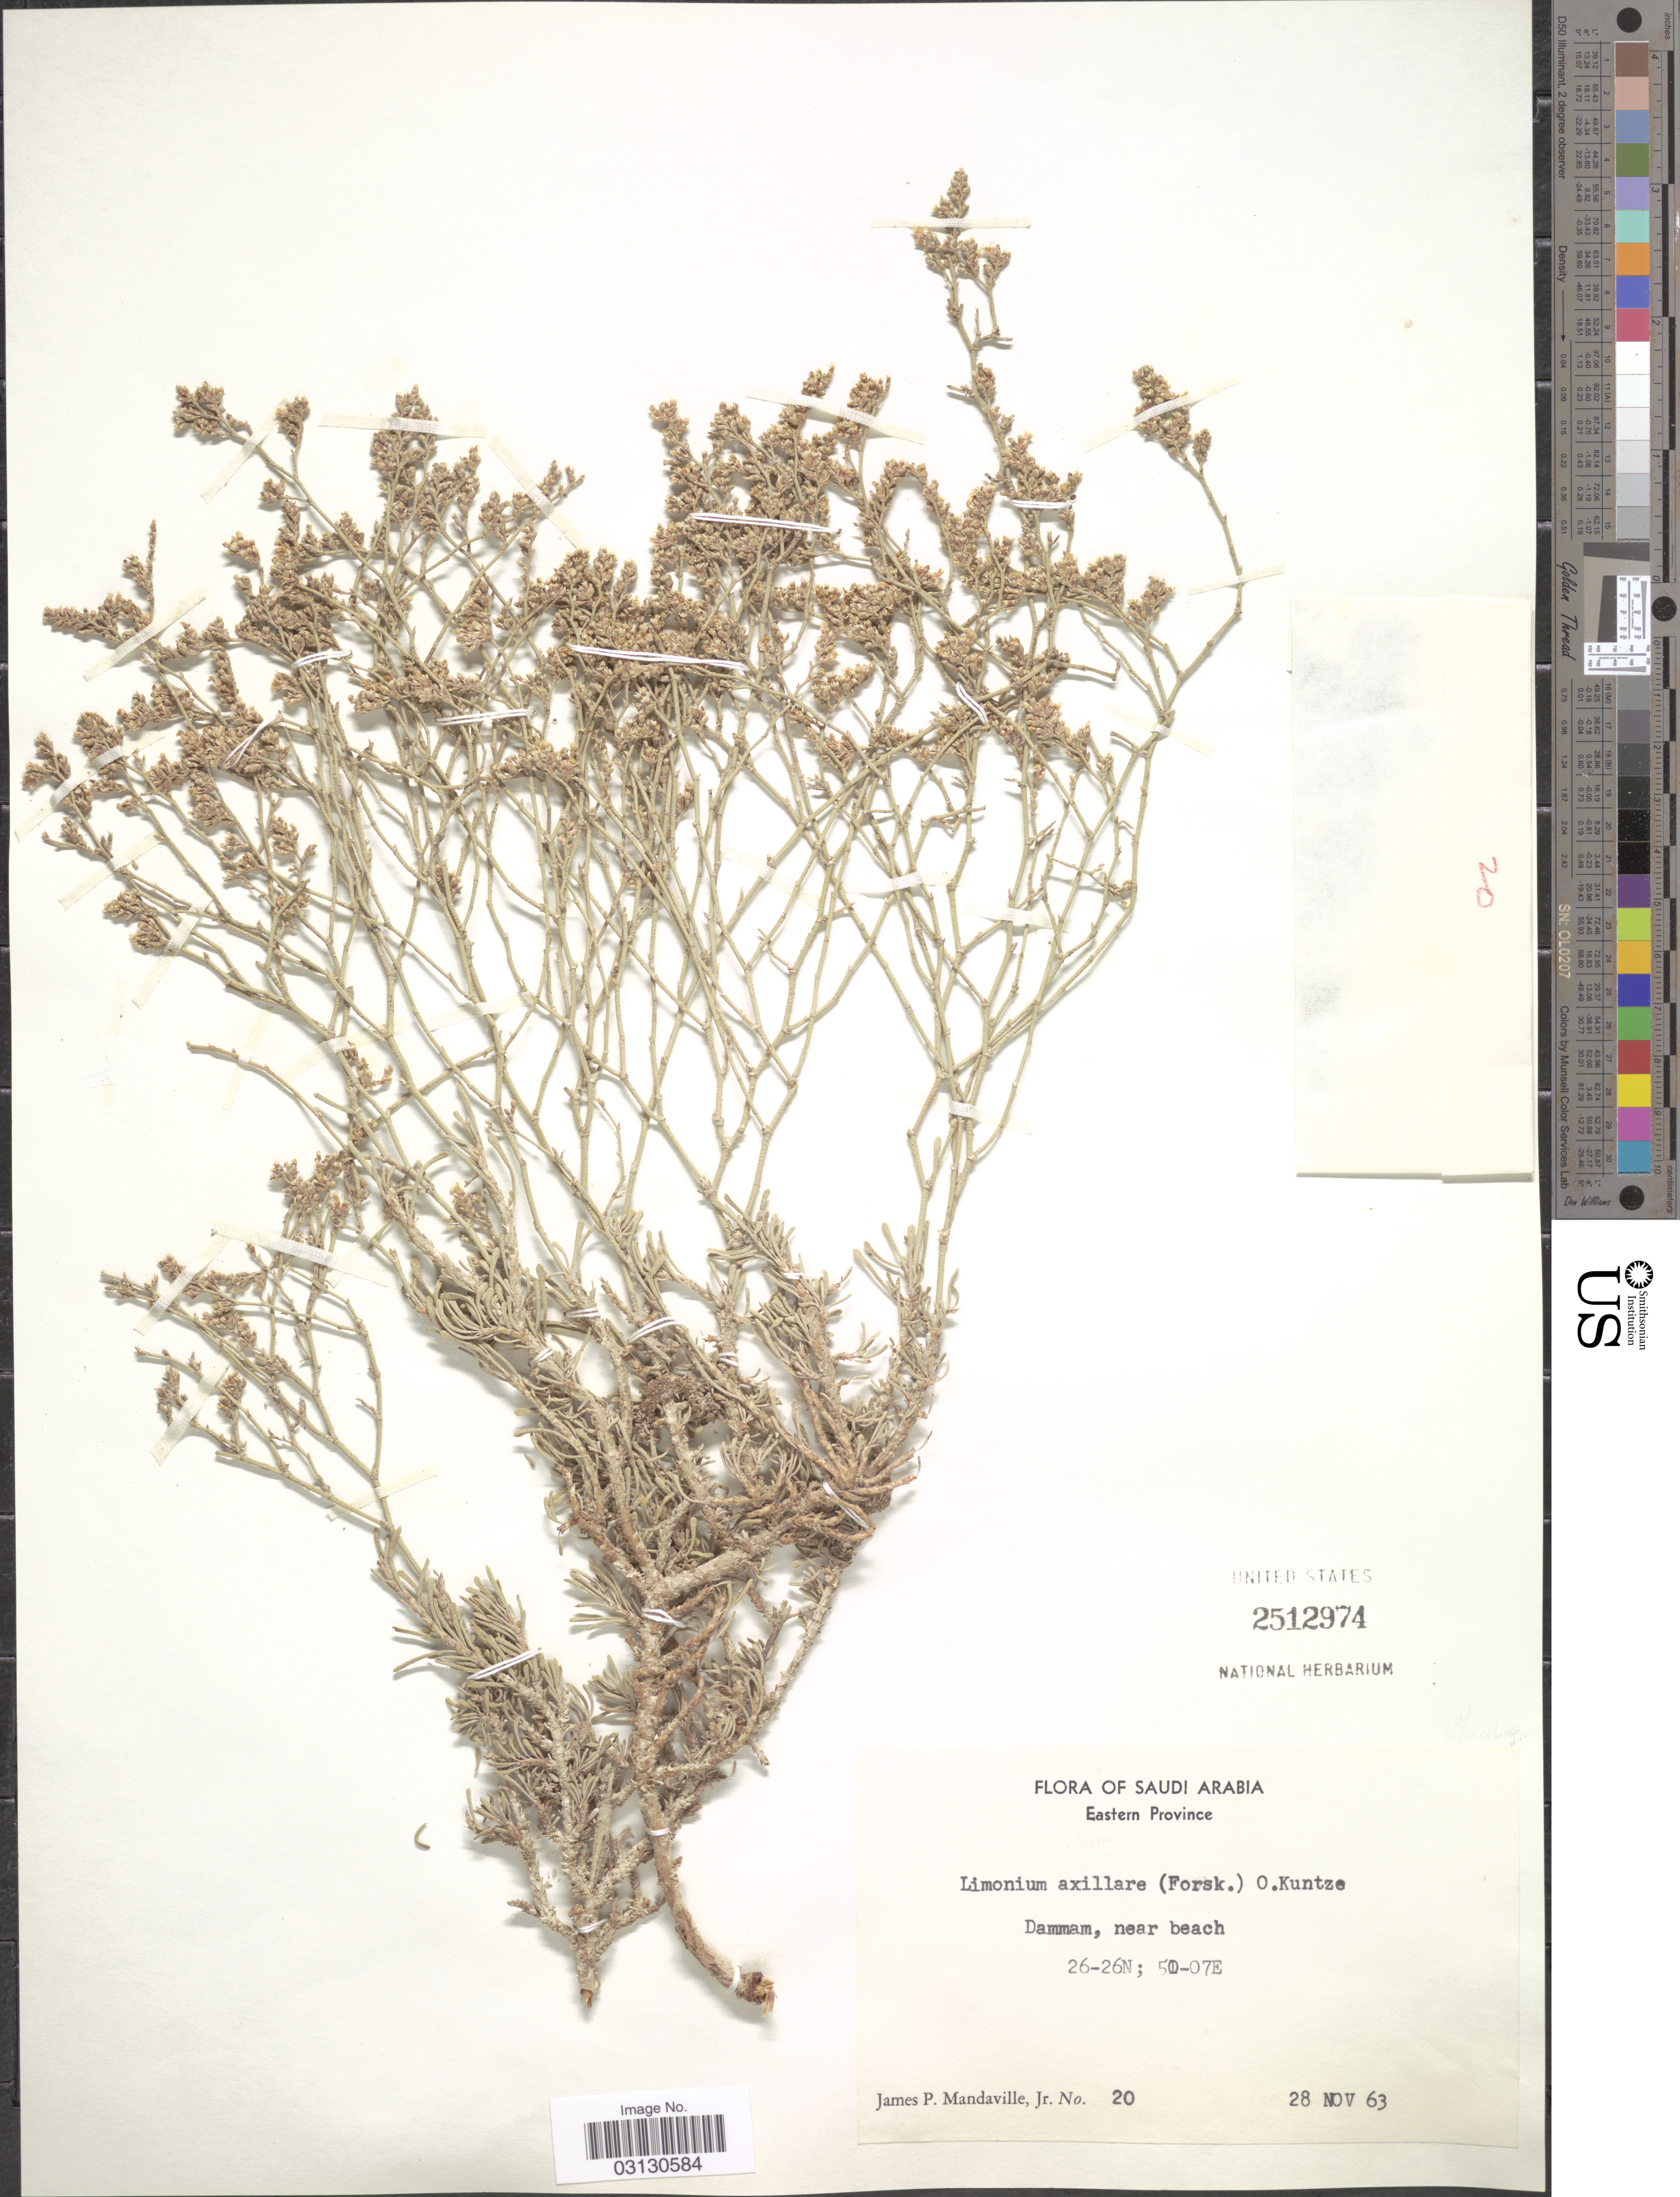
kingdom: Plantae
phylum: Tracheophyta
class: Magnoliopsida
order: Caryophyllales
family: Plumbaginaceae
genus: Limonium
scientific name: Limonium axillare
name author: (Forssk.) Kuntze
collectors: J. Mandaville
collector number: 20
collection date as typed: Transcribed d/m/y: 28/11/63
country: Saudi Arabia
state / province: Ash Sharqiyah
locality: Eastern Province. Dammam, near beach.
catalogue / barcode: US 2512974